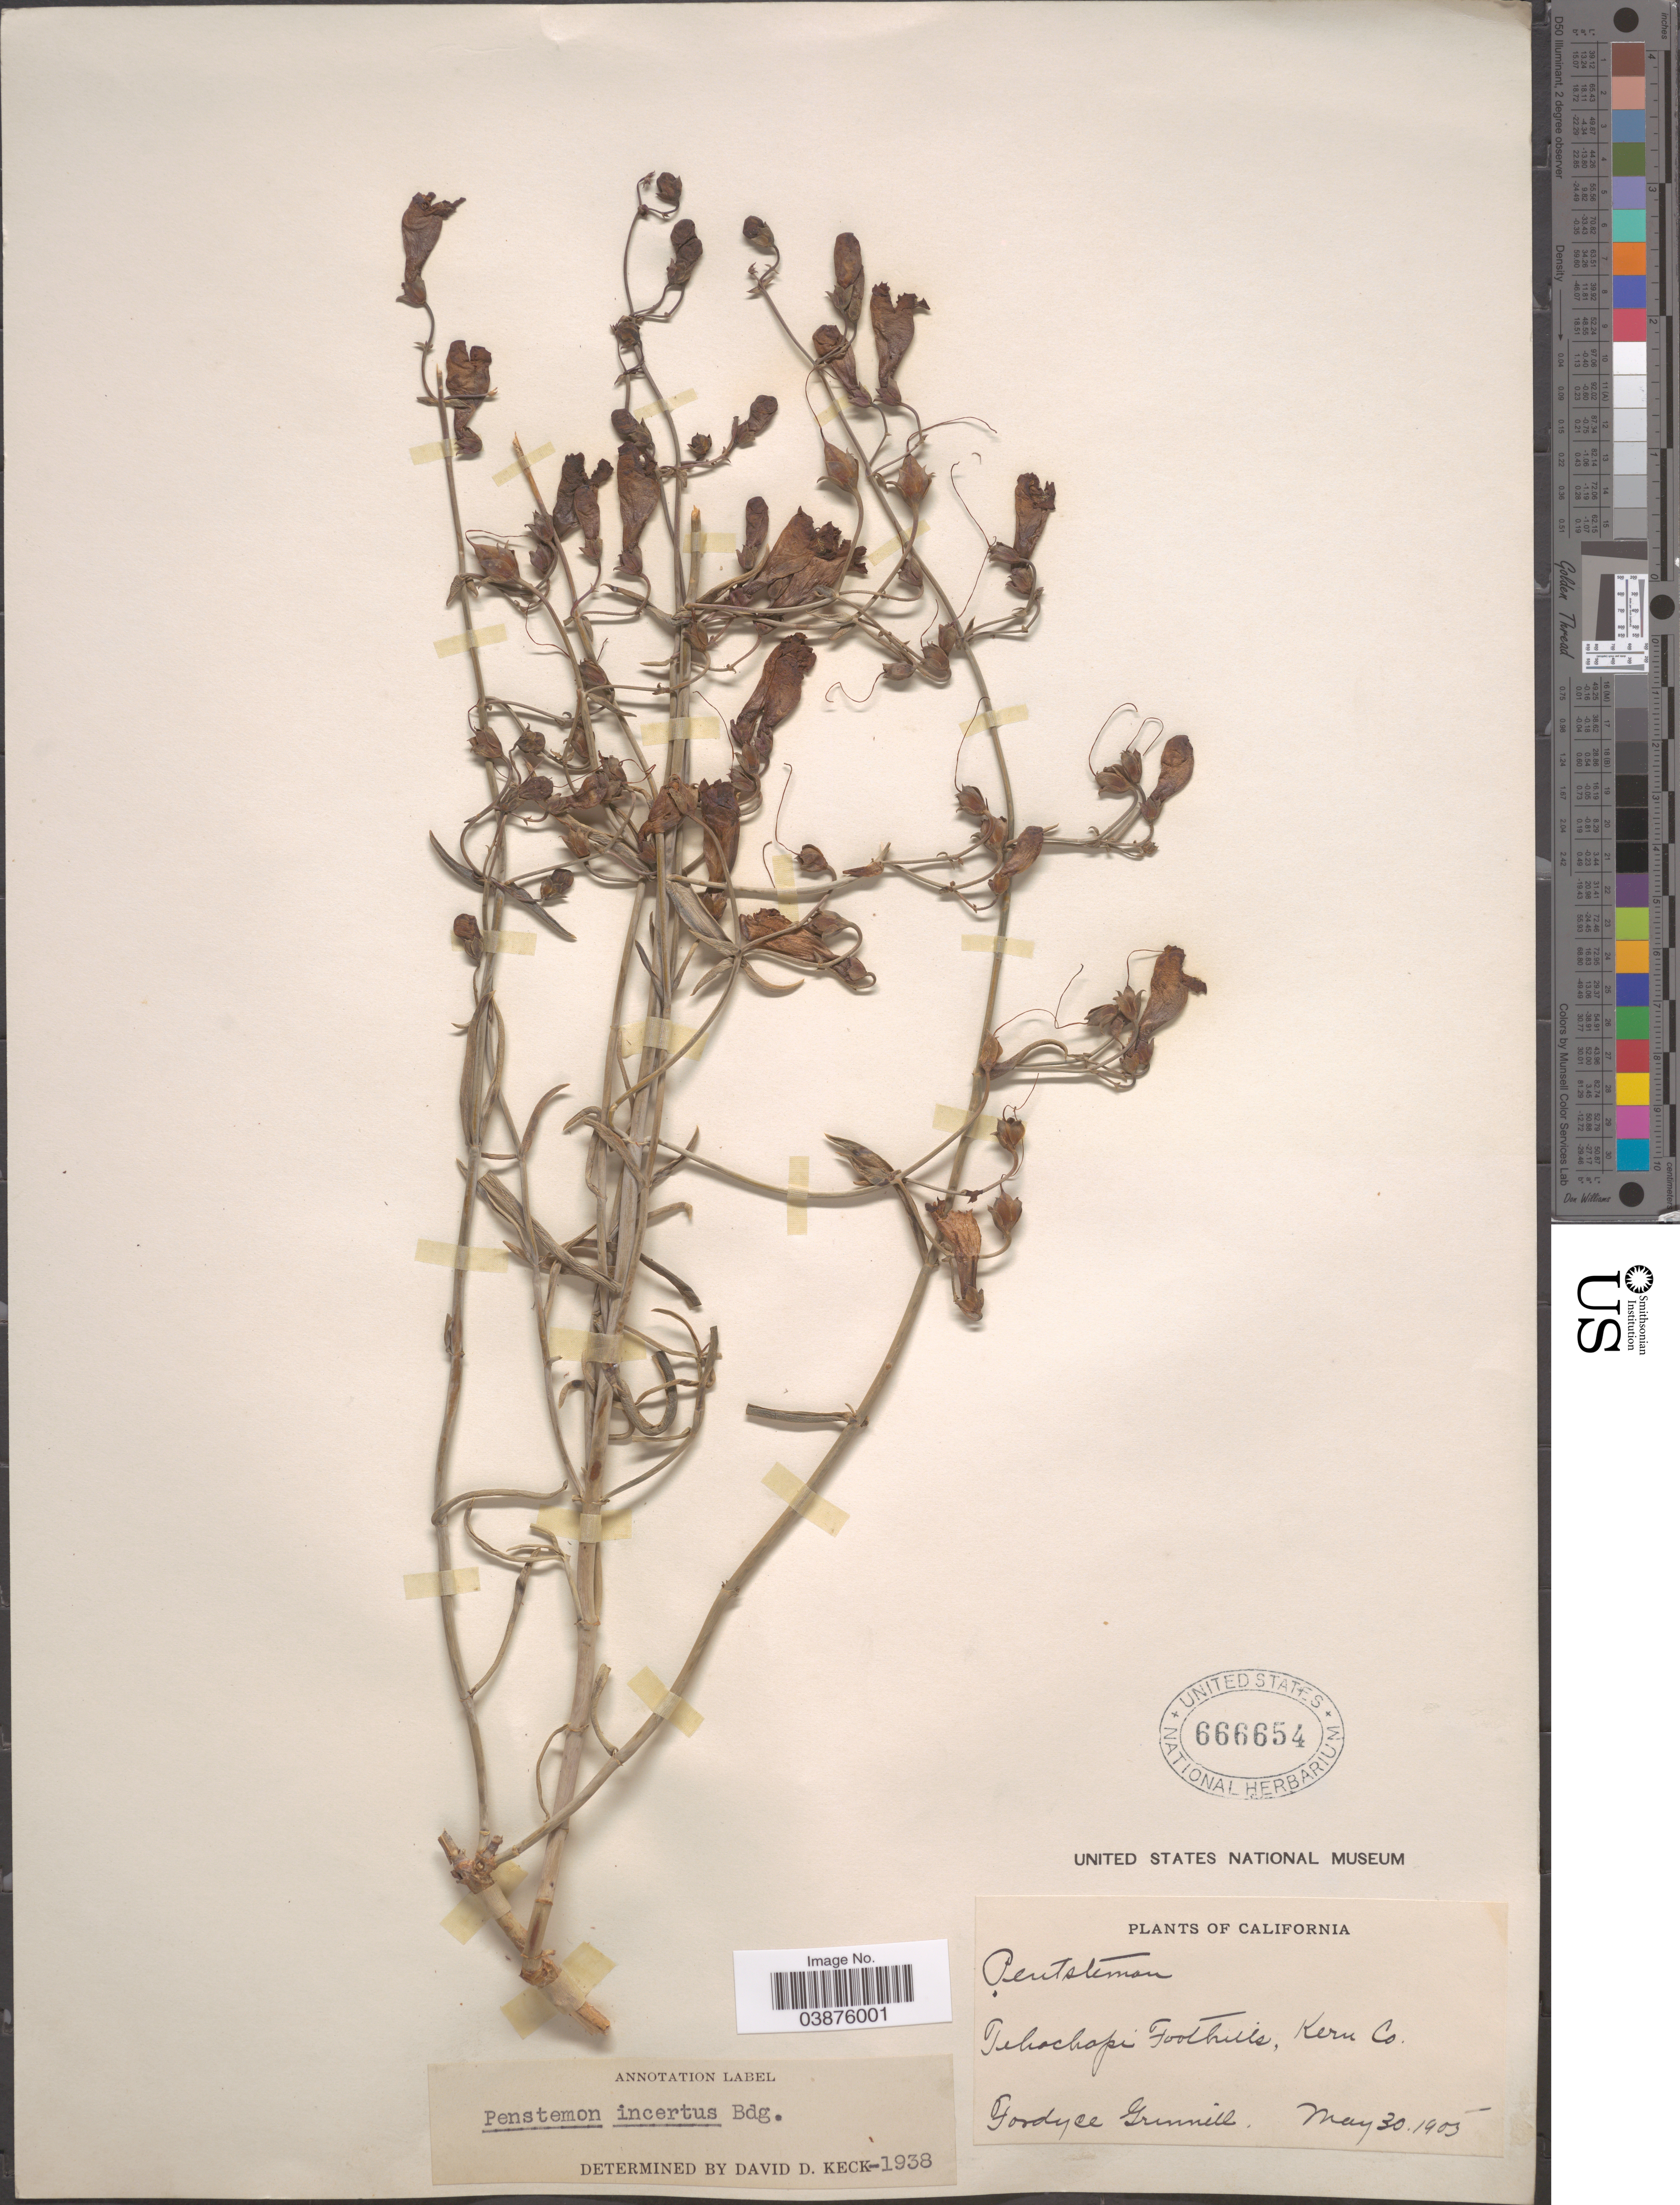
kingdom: Plantae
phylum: Tracheophyta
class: Magnoliopsida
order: Lamiales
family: Plantaginaceae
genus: Penstemon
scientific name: Penstemon incertus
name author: Brandegee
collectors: F. Grinnell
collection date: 1905-05-30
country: United States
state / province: California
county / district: Kern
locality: Tehachapi Foothills, Kern Co.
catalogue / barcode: US 666654